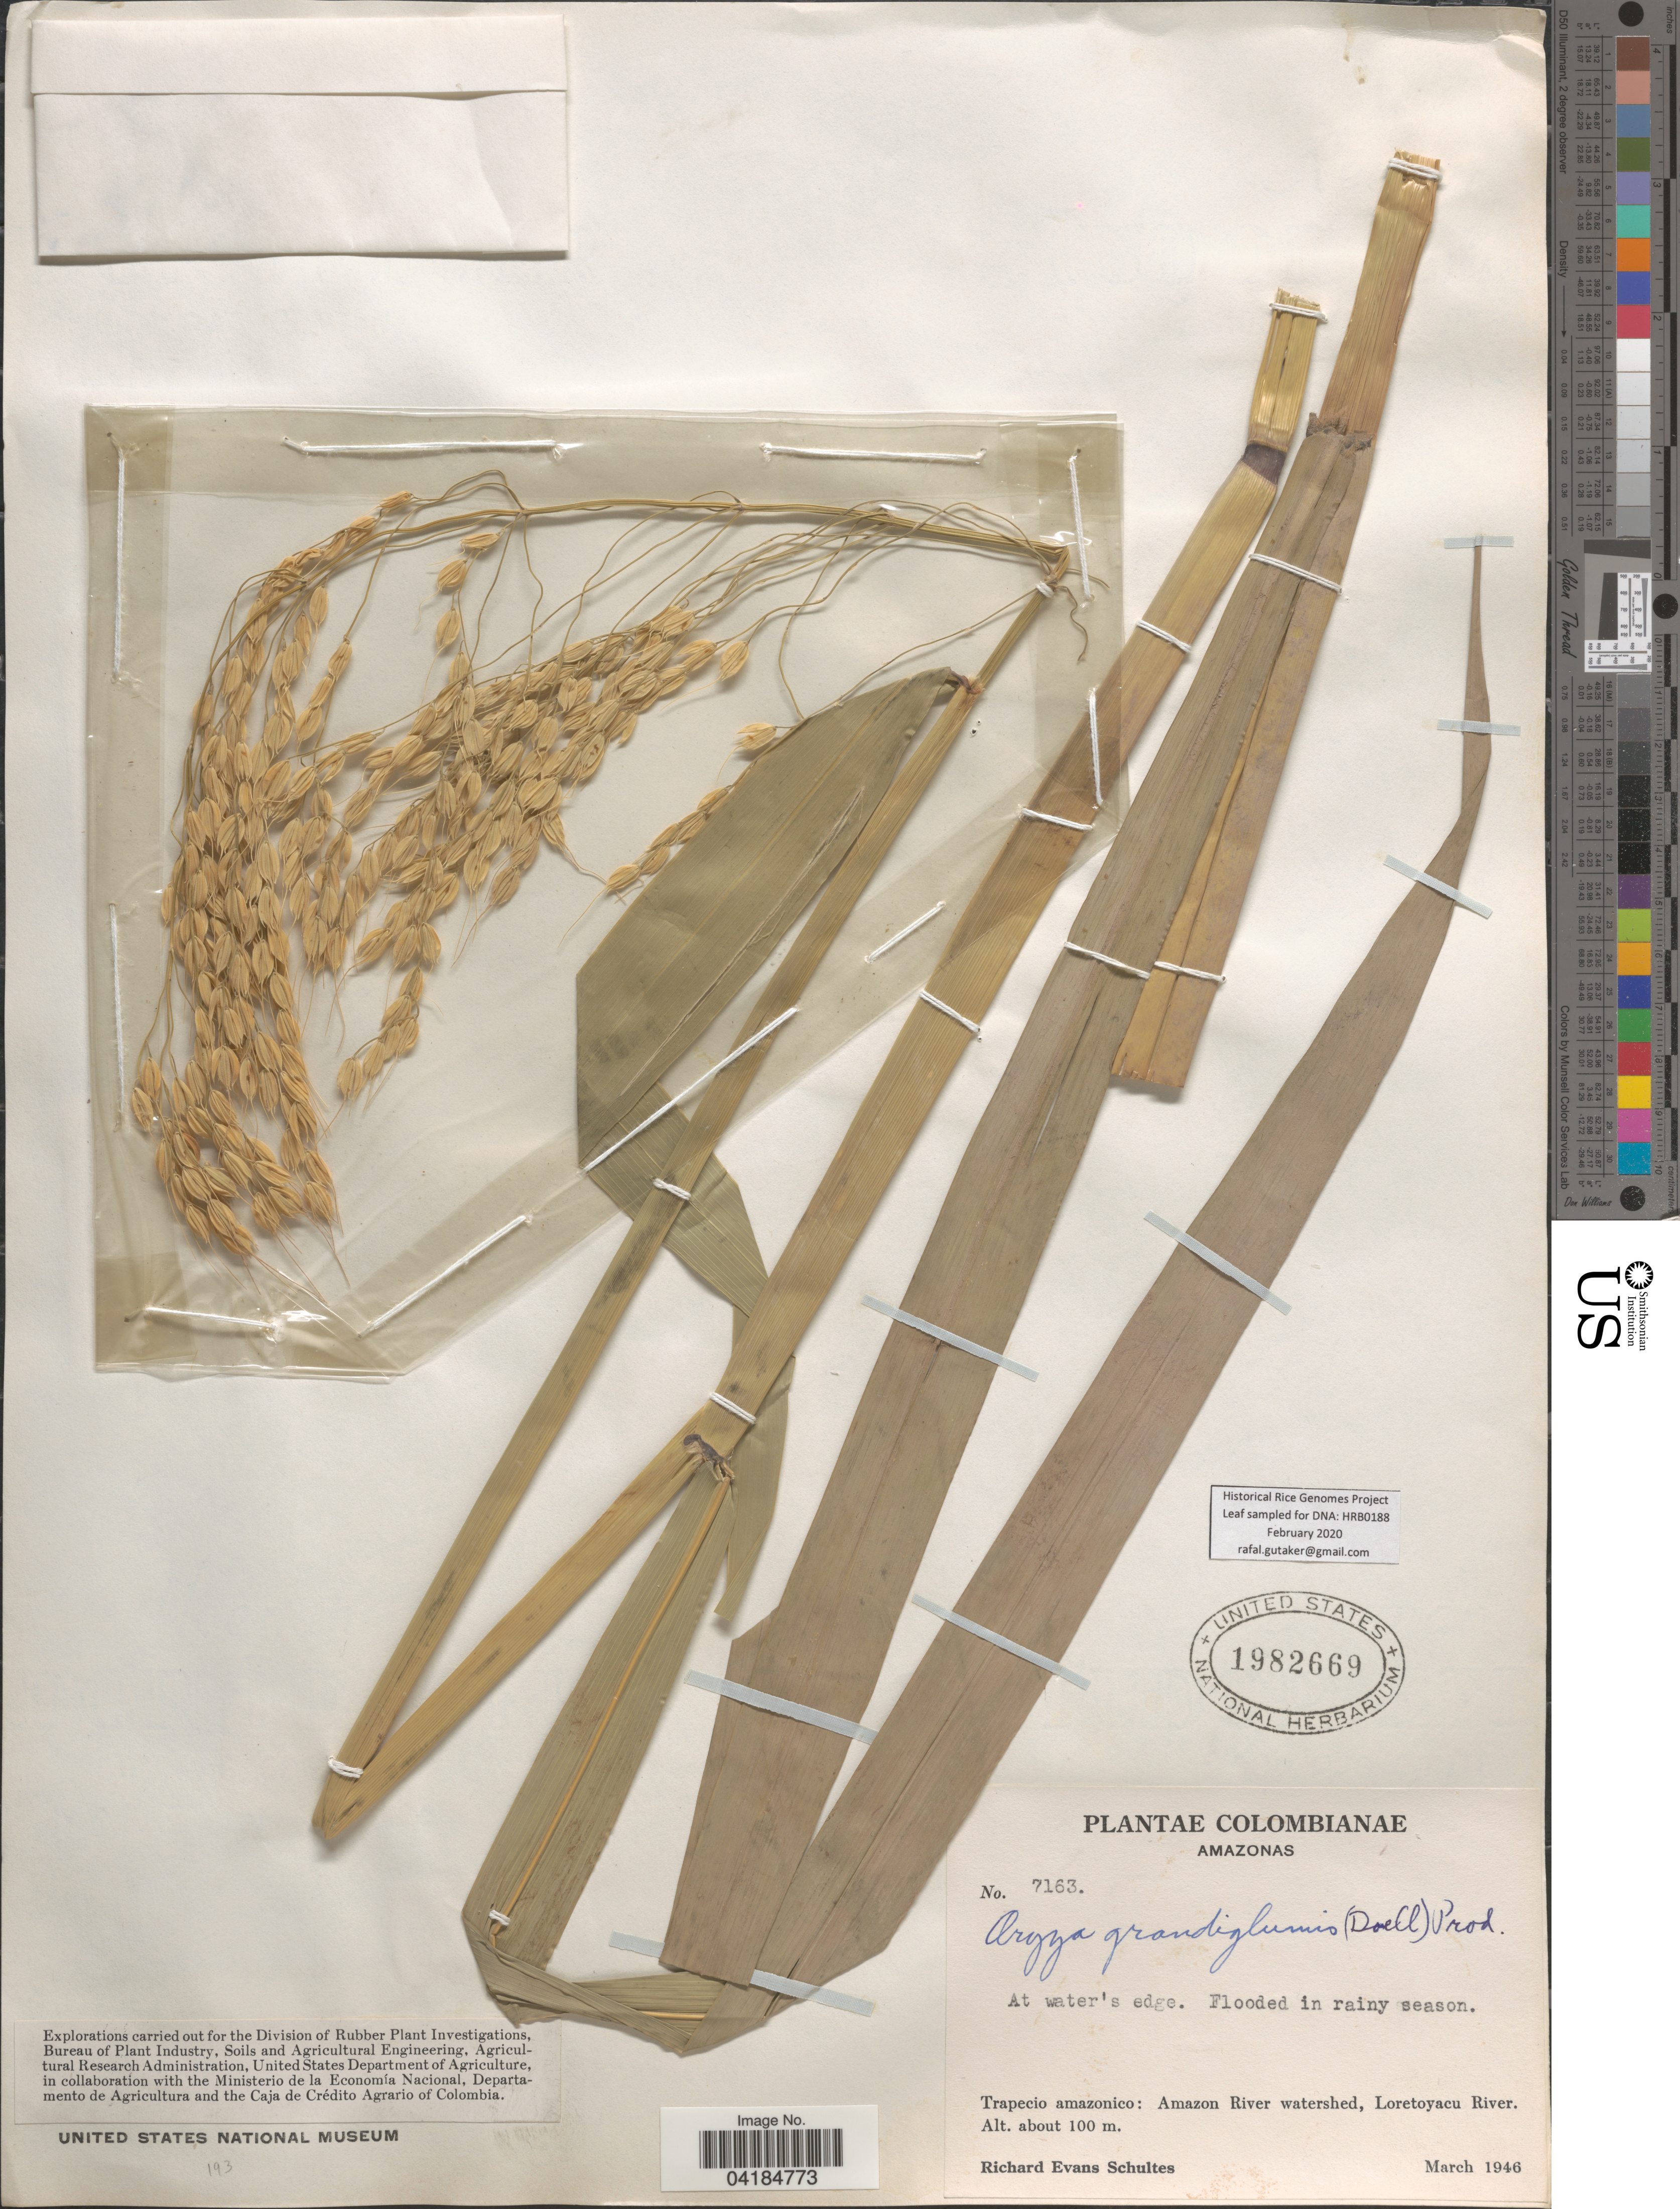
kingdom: Plantae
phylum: Tracheophyta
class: Liliopsida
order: Poales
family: Poaceae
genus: Oryza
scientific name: Oryza grandiglumis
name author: (Döll) Prod.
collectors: R. E. Schultes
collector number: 7163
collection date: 1946-03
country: Colombia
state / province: Amazônas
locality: Colombianane. Trapecio amazonico: Amazon River watershed, Loretoyacu River.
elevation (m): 100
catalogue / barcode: US 1982669